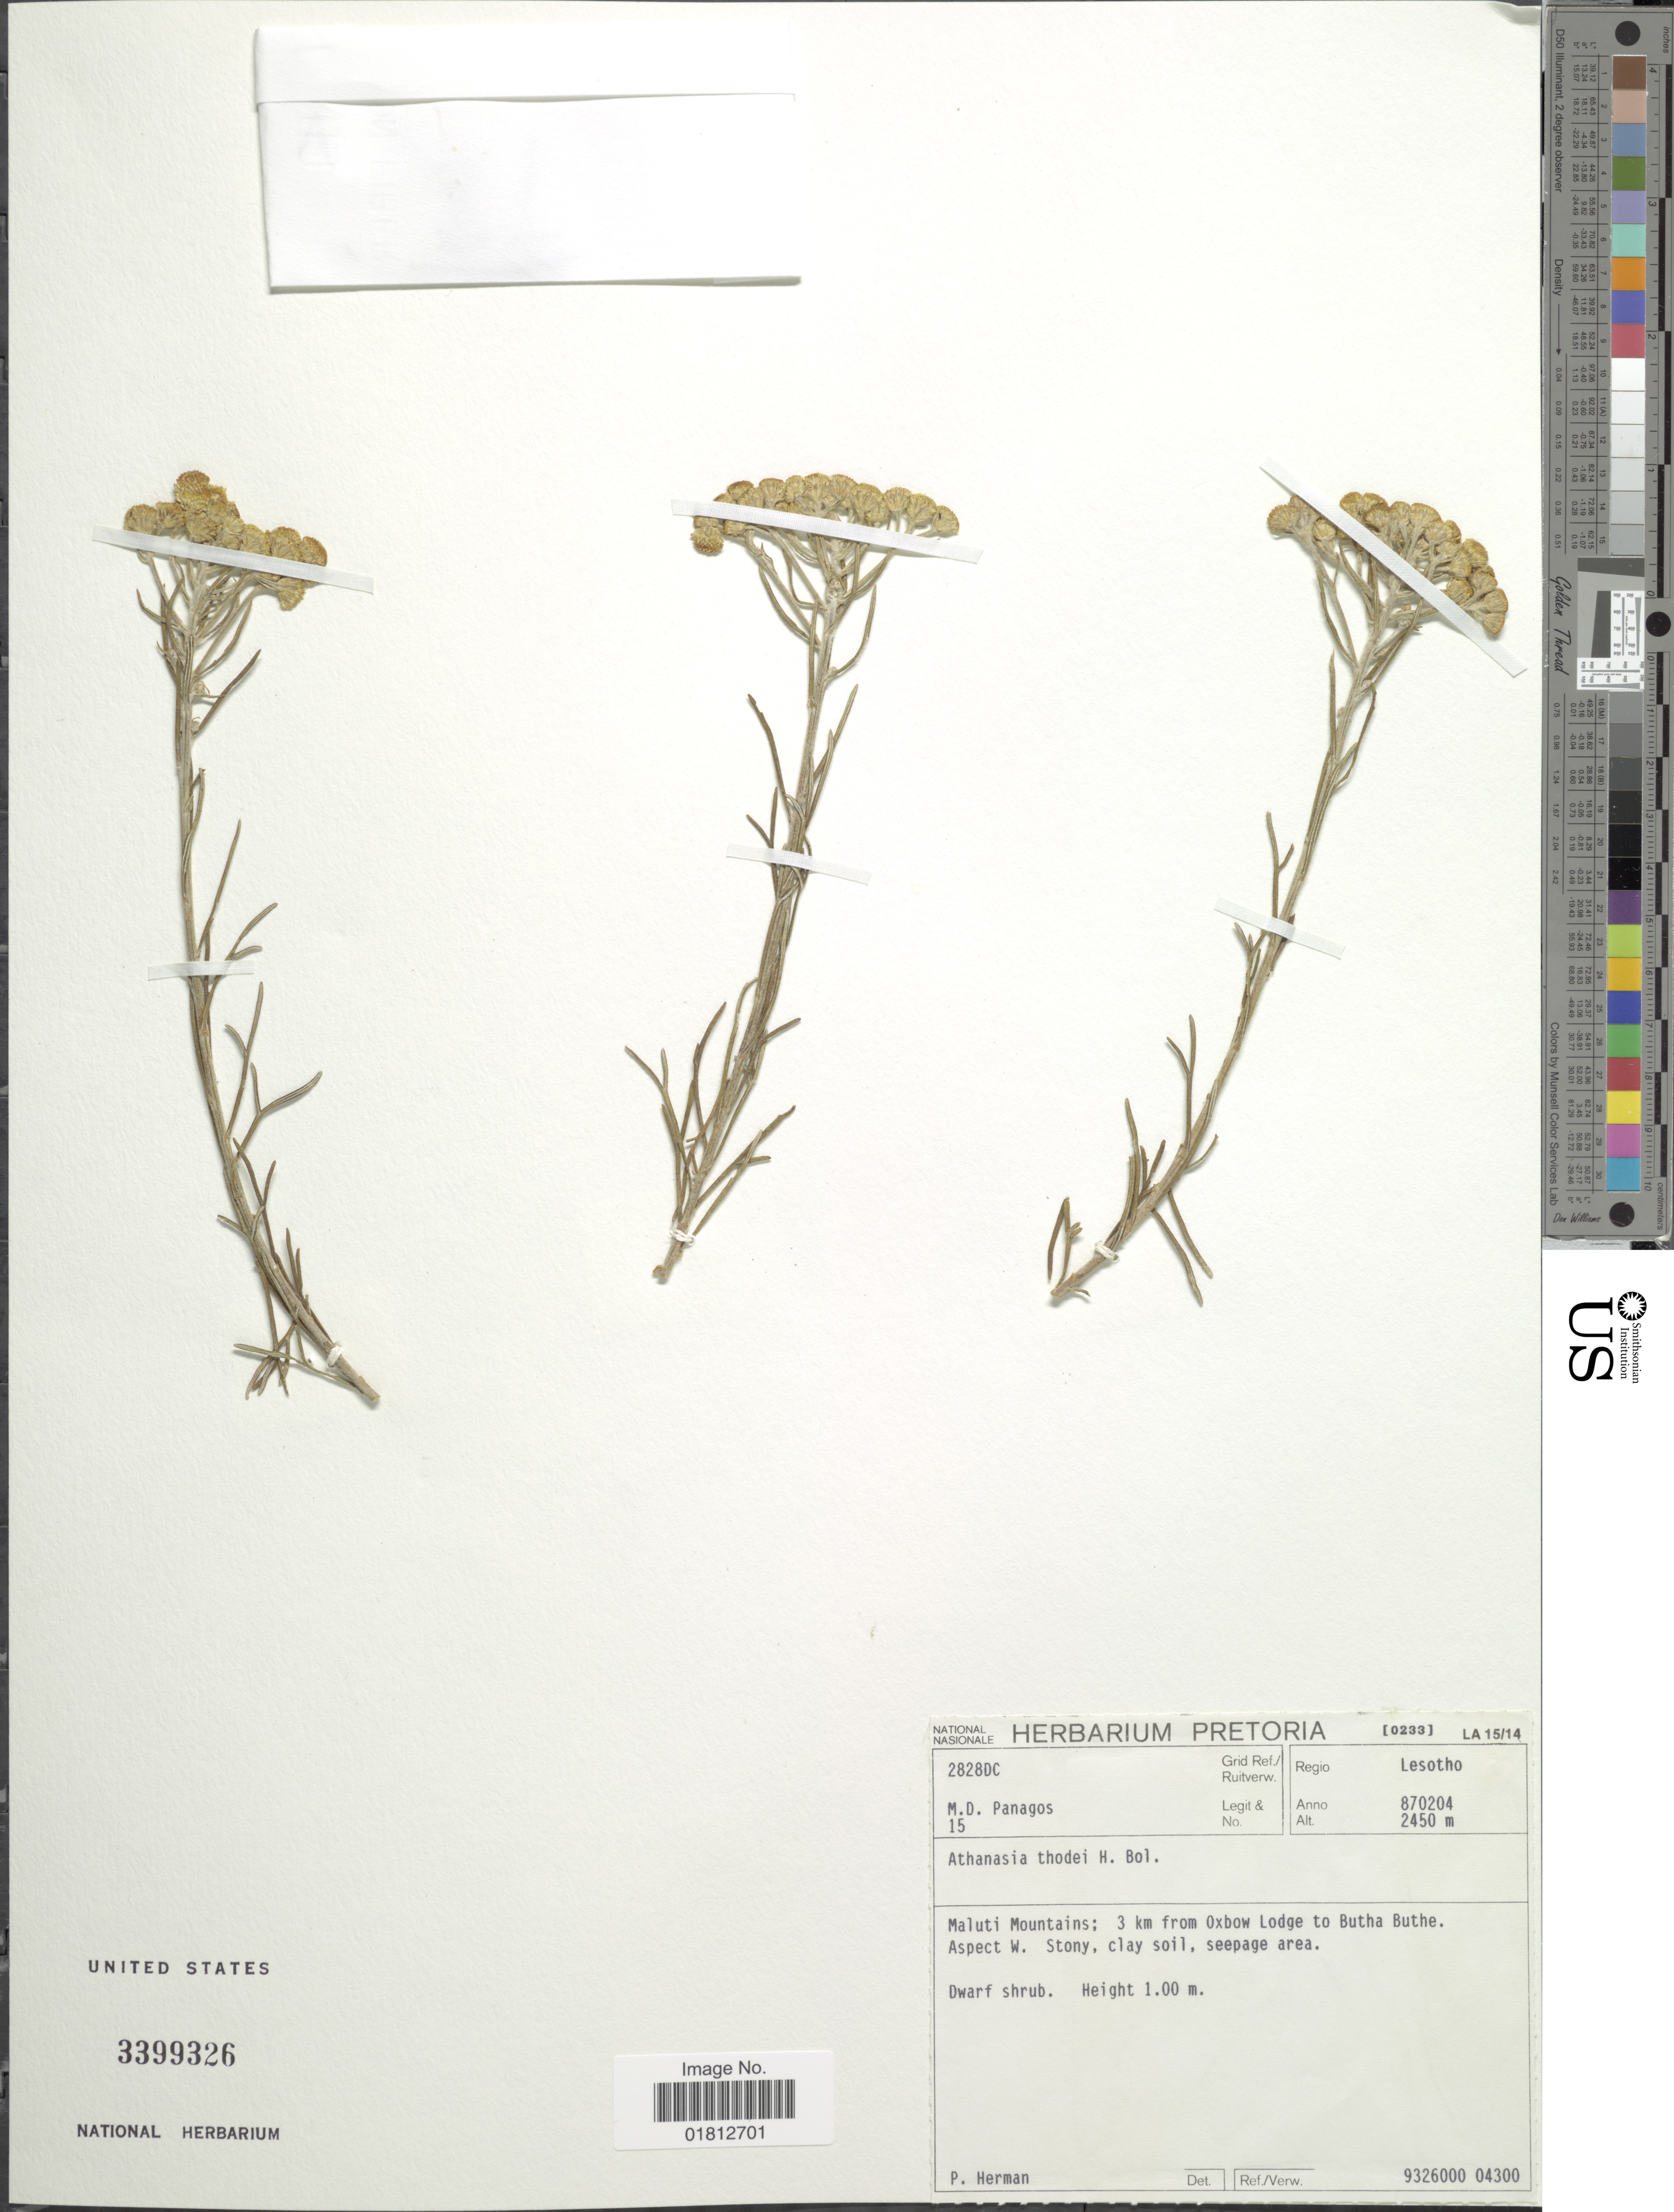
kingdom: Plantae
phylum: Tracheophyta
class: Magnoliopsida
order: Asterales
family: Asteraceae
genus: Athanasia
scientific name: Athanasia thodei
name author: Bolus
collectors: M. Panagos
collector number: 15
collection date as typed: Transcribed d/m/y: 4/2/87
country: Lesotho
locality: Maluti Mountains, 3 km from Oxbow Lodge to Butha Buthe, Aspect W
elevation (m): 2450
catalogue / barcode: US 3399326